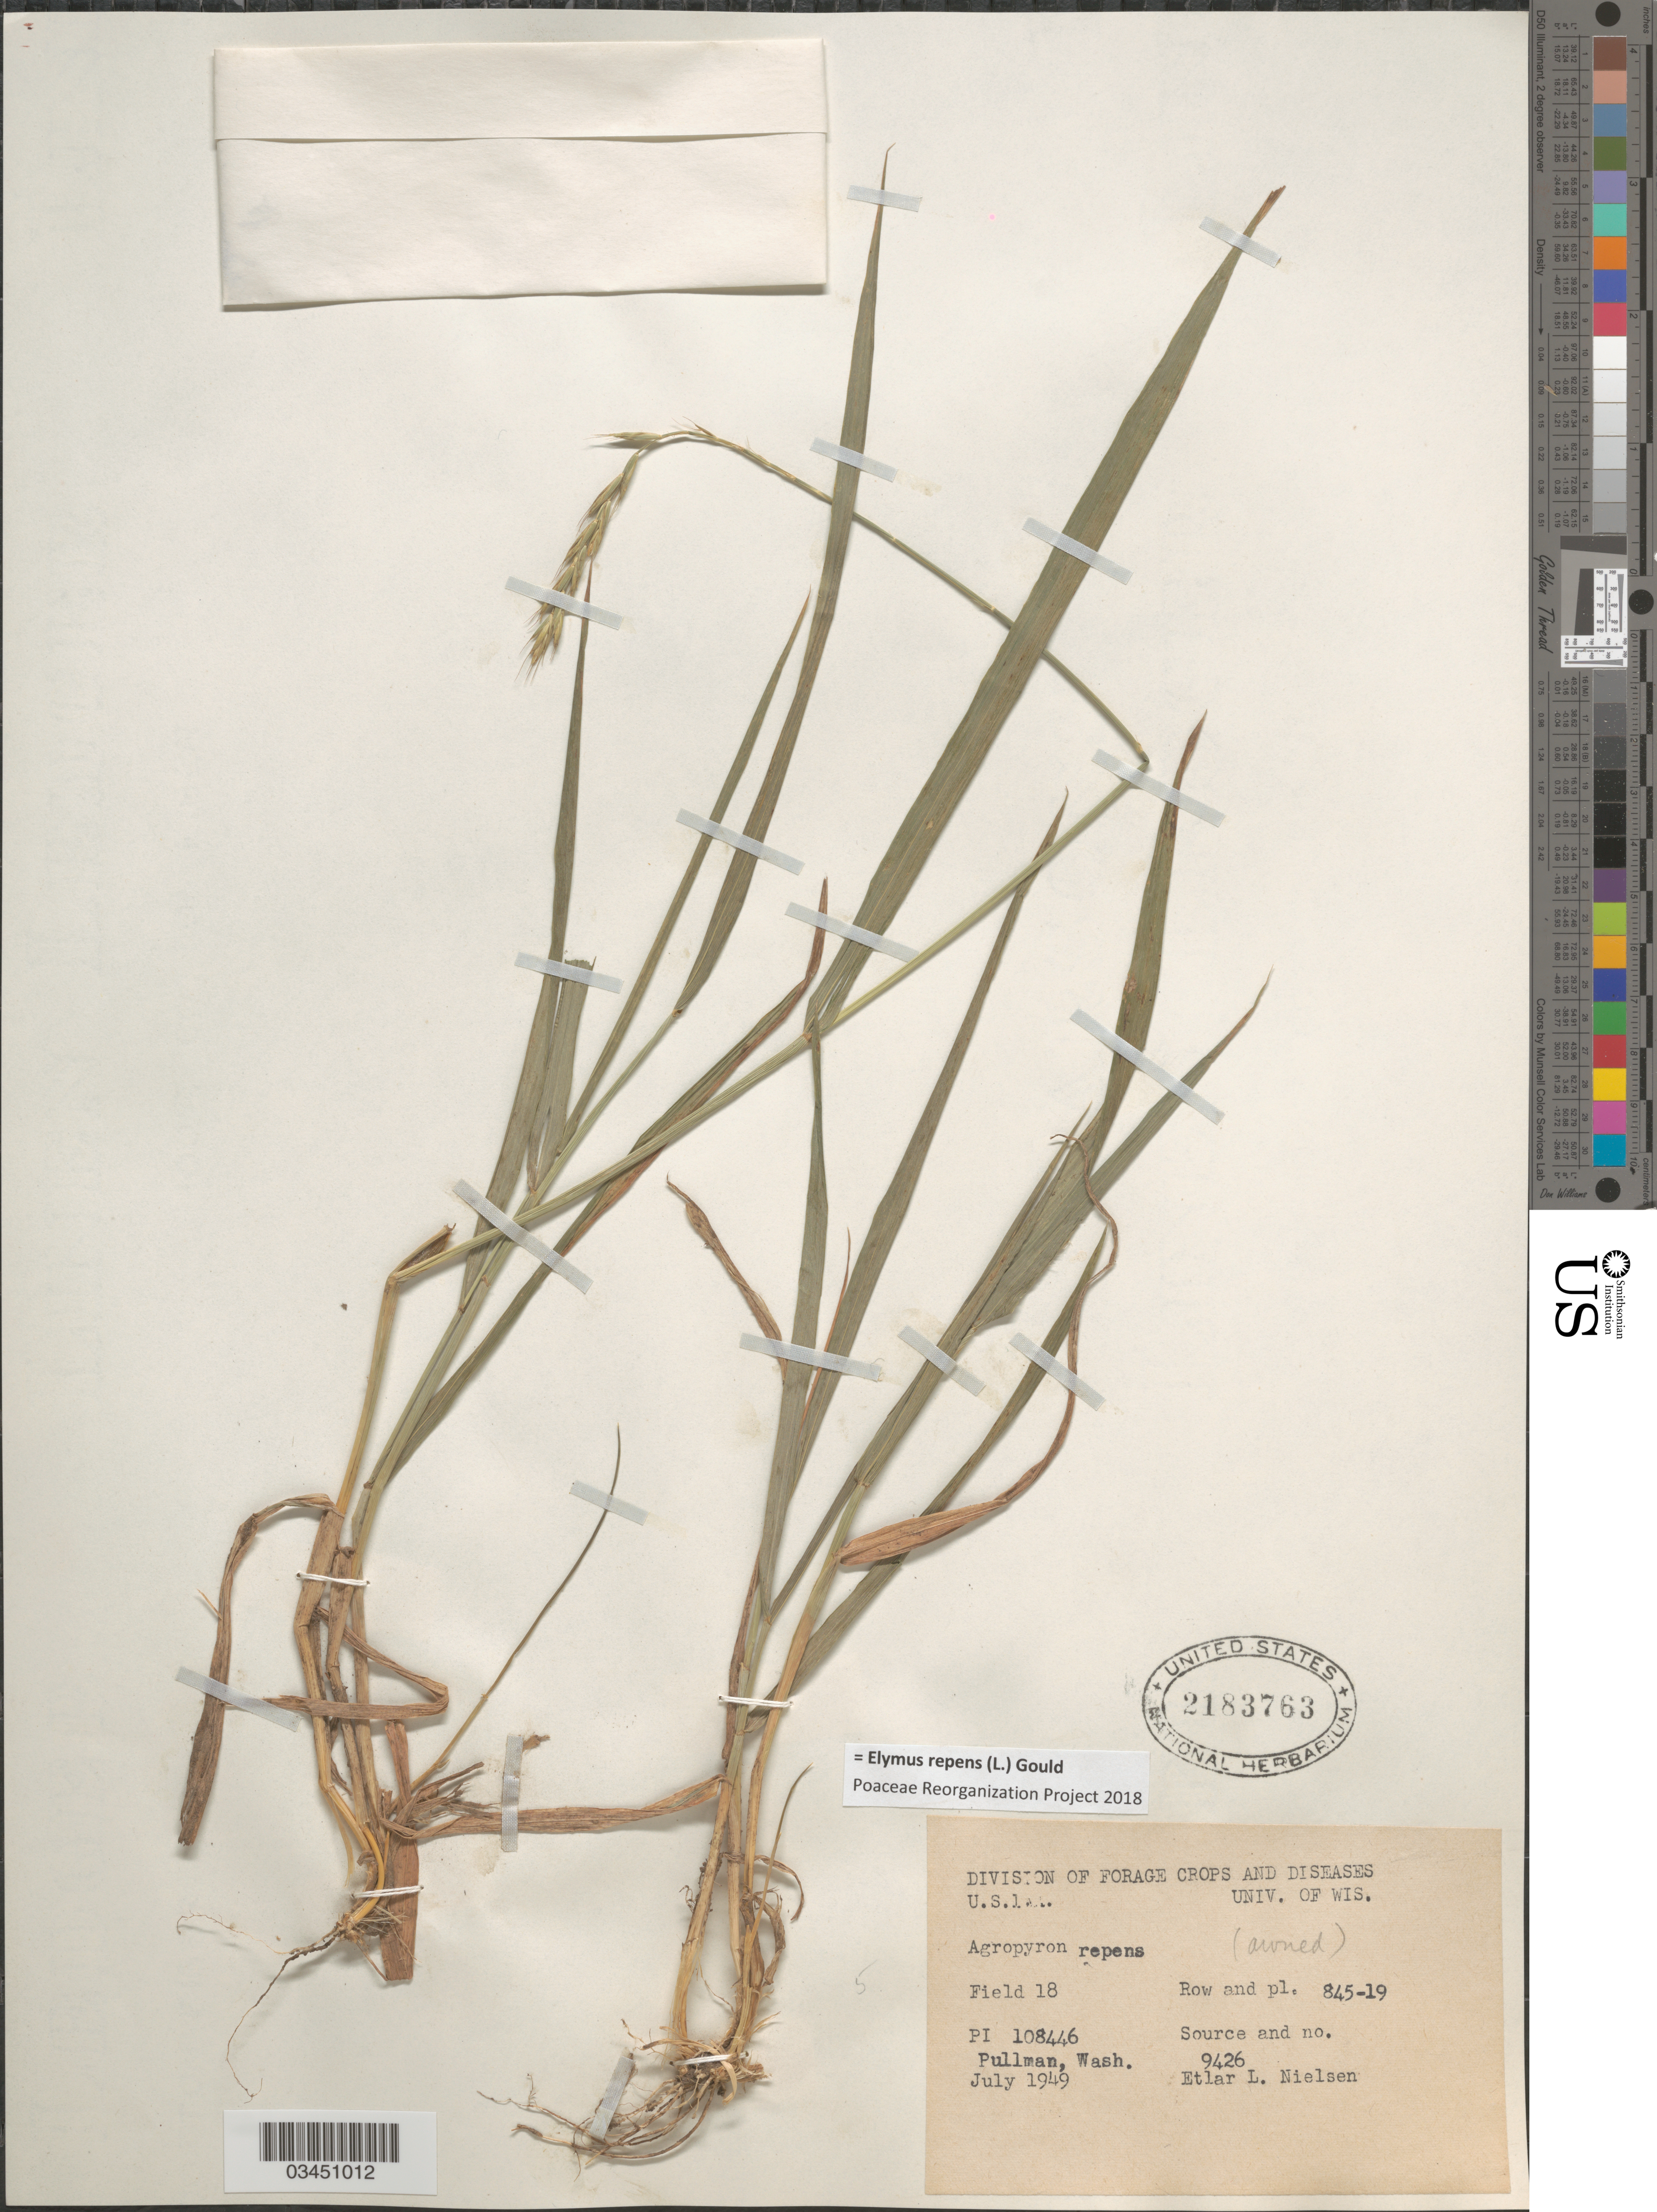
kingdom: Plantae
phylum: Tracheophyta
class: Liliopsida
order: Poales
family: Poaceae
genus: Elymus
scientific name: Elymus repens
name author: (L.) Gould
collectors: E. L. Nielsen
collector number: PI108446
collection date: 1949-07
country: United States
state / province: Washington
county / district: Whitman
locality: Field 18 Row and pl. 845-19. Pullman.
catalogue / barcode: US 2183763